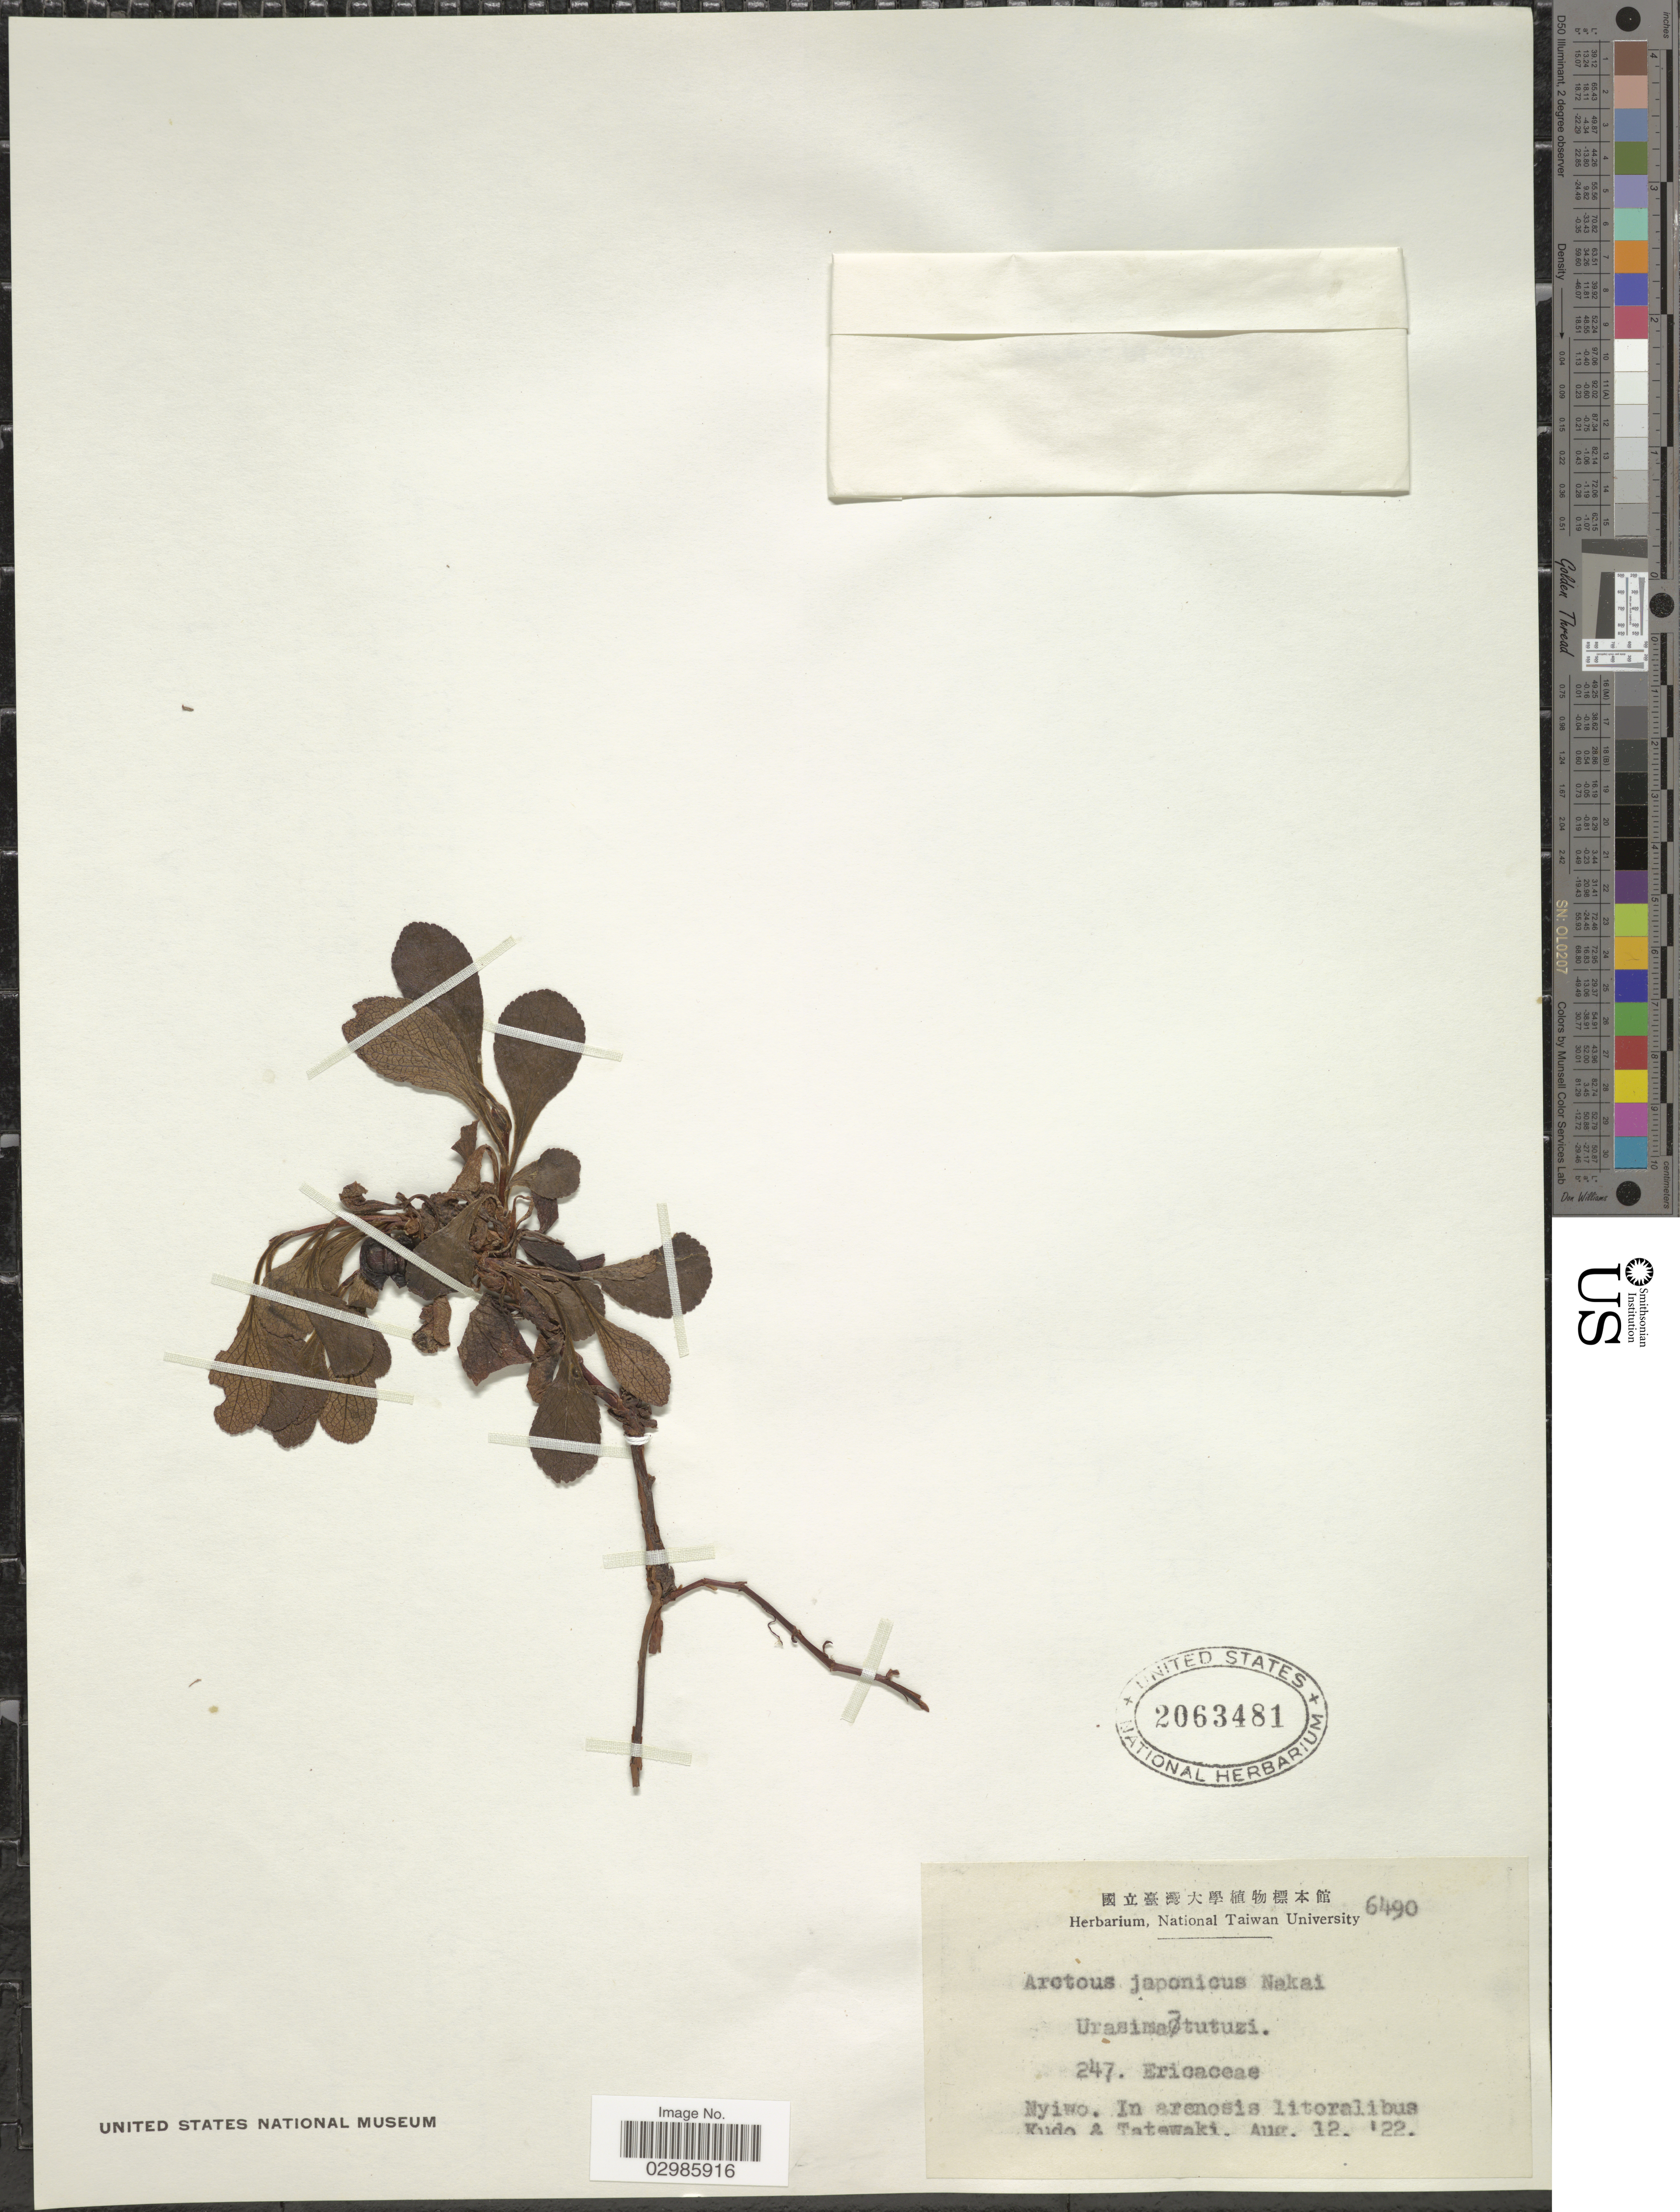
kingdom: Plantae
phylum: Tracheophyta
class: Magnoliopsida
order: Ericales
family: Ericaceae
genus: Arctous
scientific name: Arctous japonica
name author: Nakai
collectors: Kudo & M. Tatewaki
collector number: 247/6490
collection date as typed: Transcribed d/m/y: 12/8/22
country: Taiwan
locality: Nyiwo.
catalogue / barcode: US 2063481